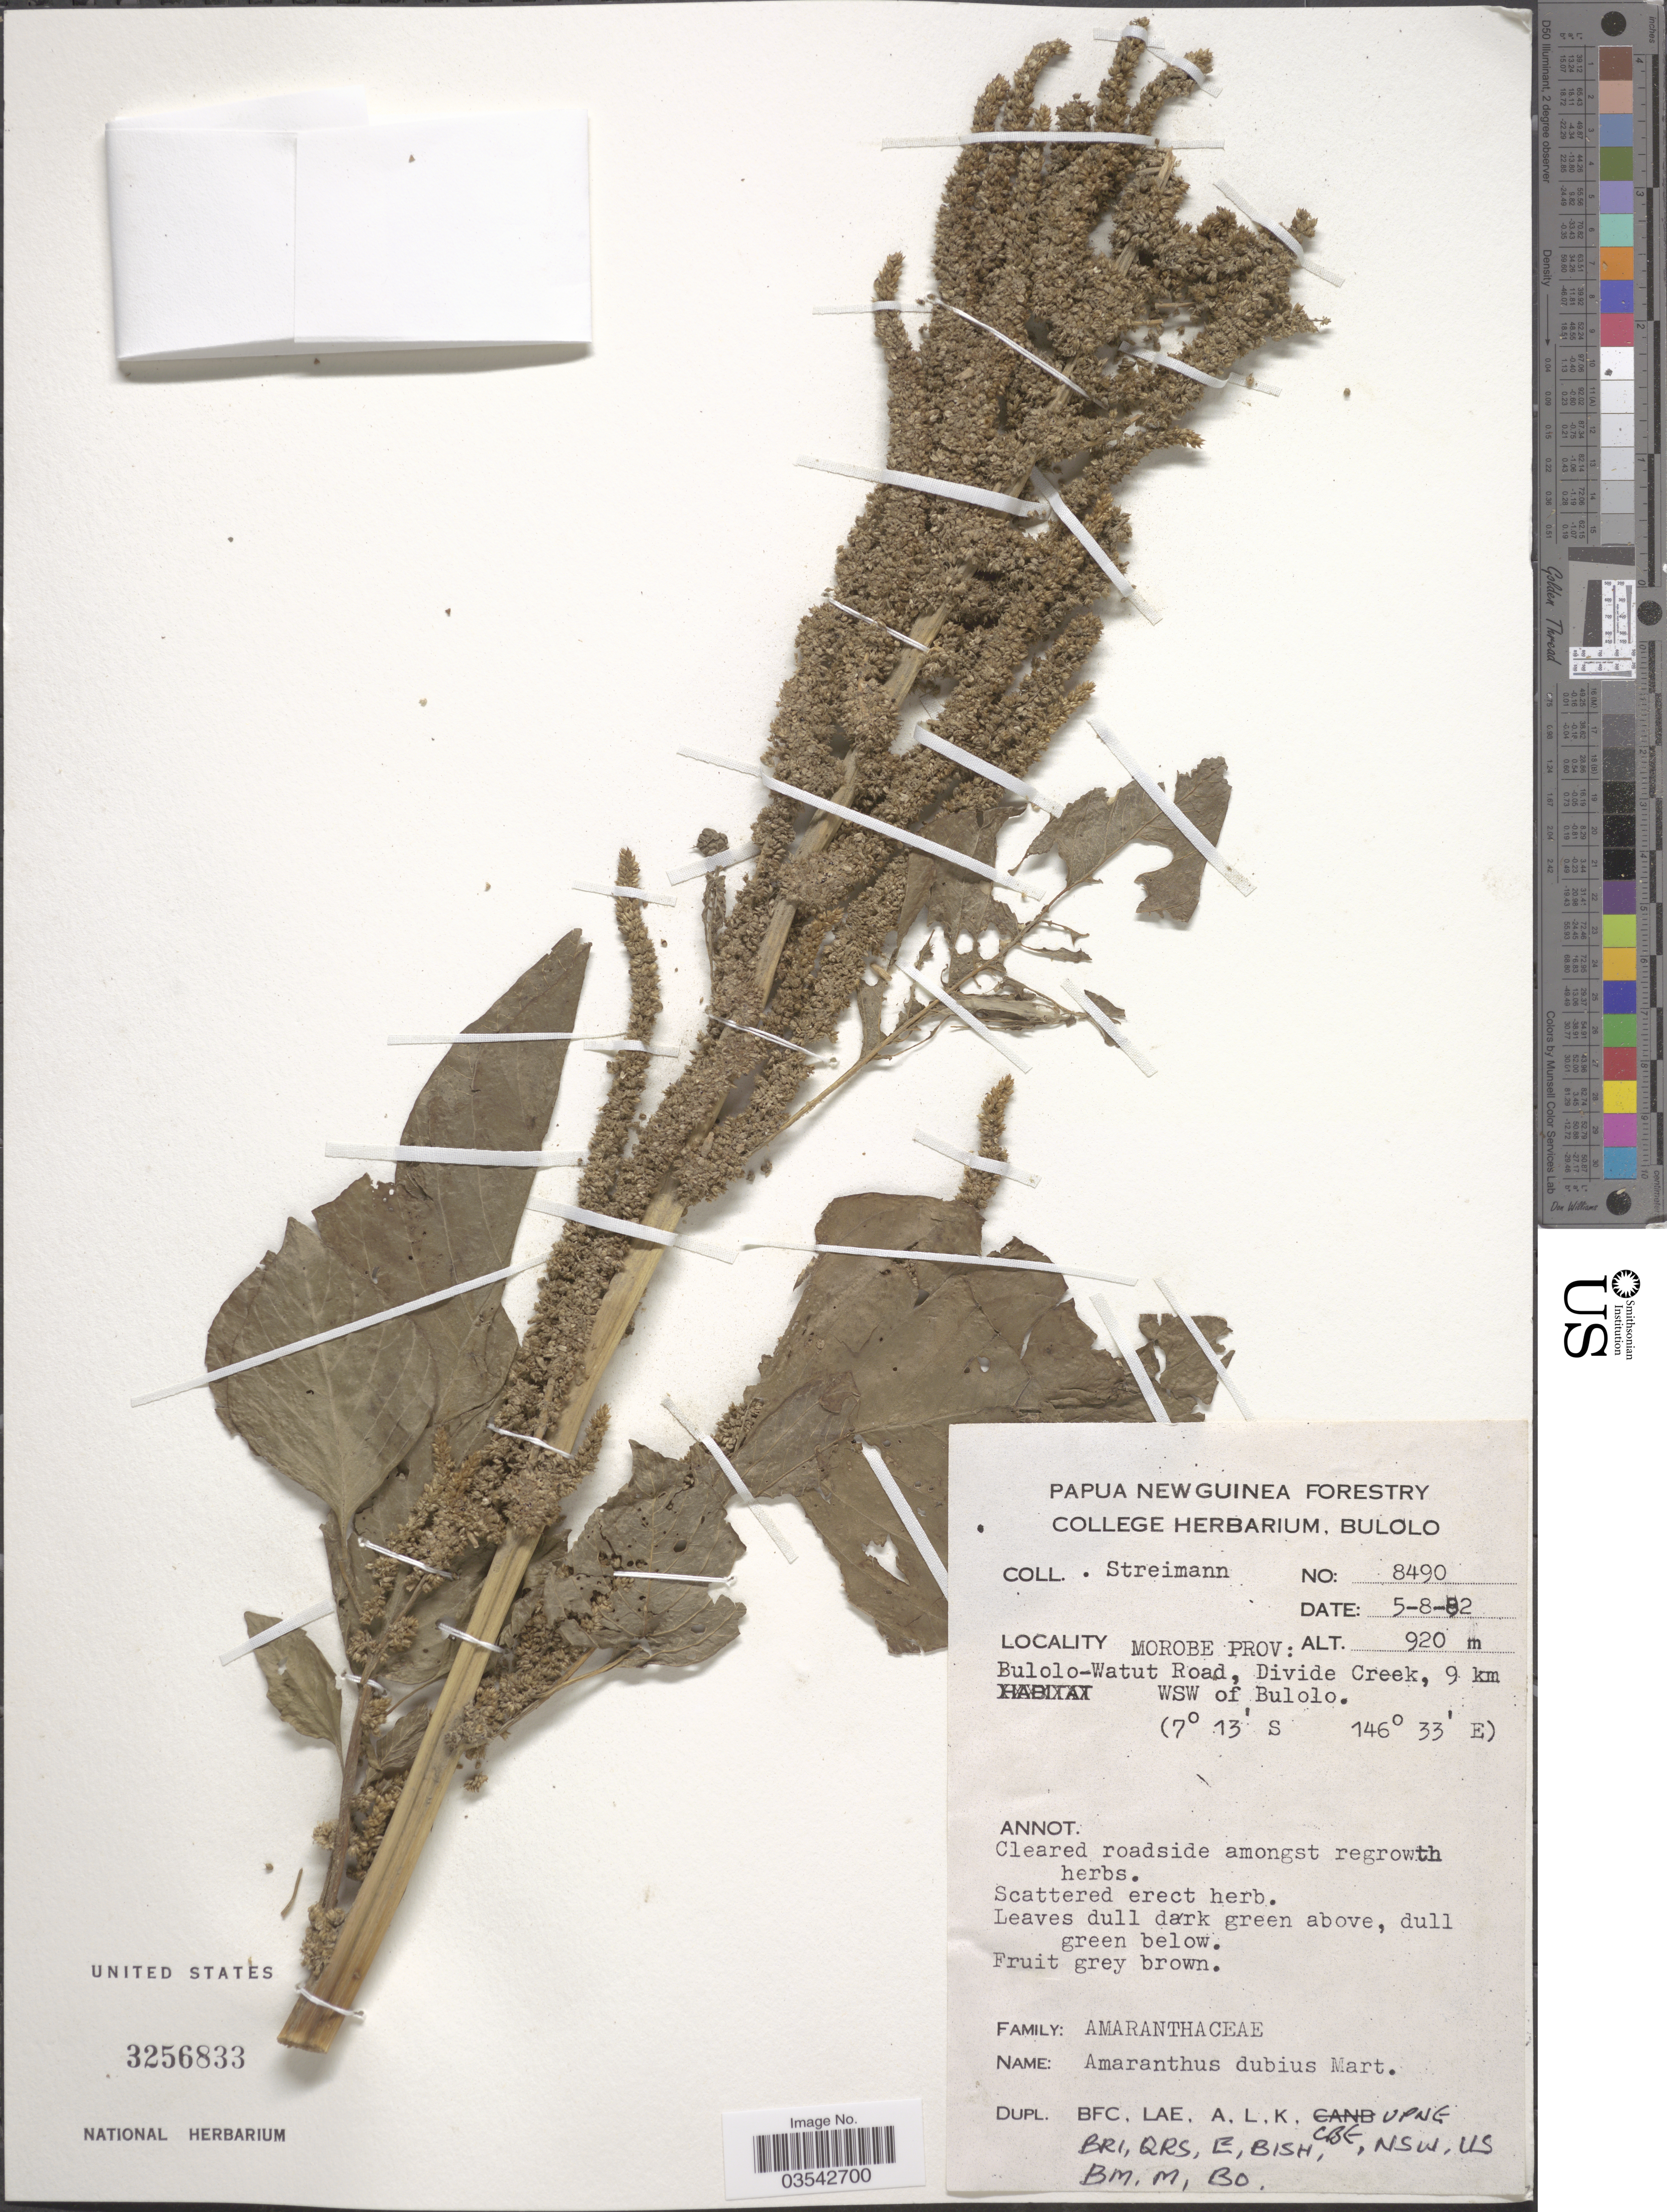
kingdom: Plantae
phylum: Tracheophyta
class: Magnoliopsida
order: Caryophyllales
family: Amaranthaceae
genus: Amaranthus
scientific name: Amaranthus dubius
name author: Mart. ex Thell.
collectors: Streimann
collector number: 8490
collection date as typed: Transcribed d/m/y: 5/8/82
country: Papua New Guinea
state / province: Morobe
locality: Bulolo-Watut Road, Divide Creek, 9 km WSW of Bulolo.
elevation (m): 920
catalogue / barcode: US 3256833